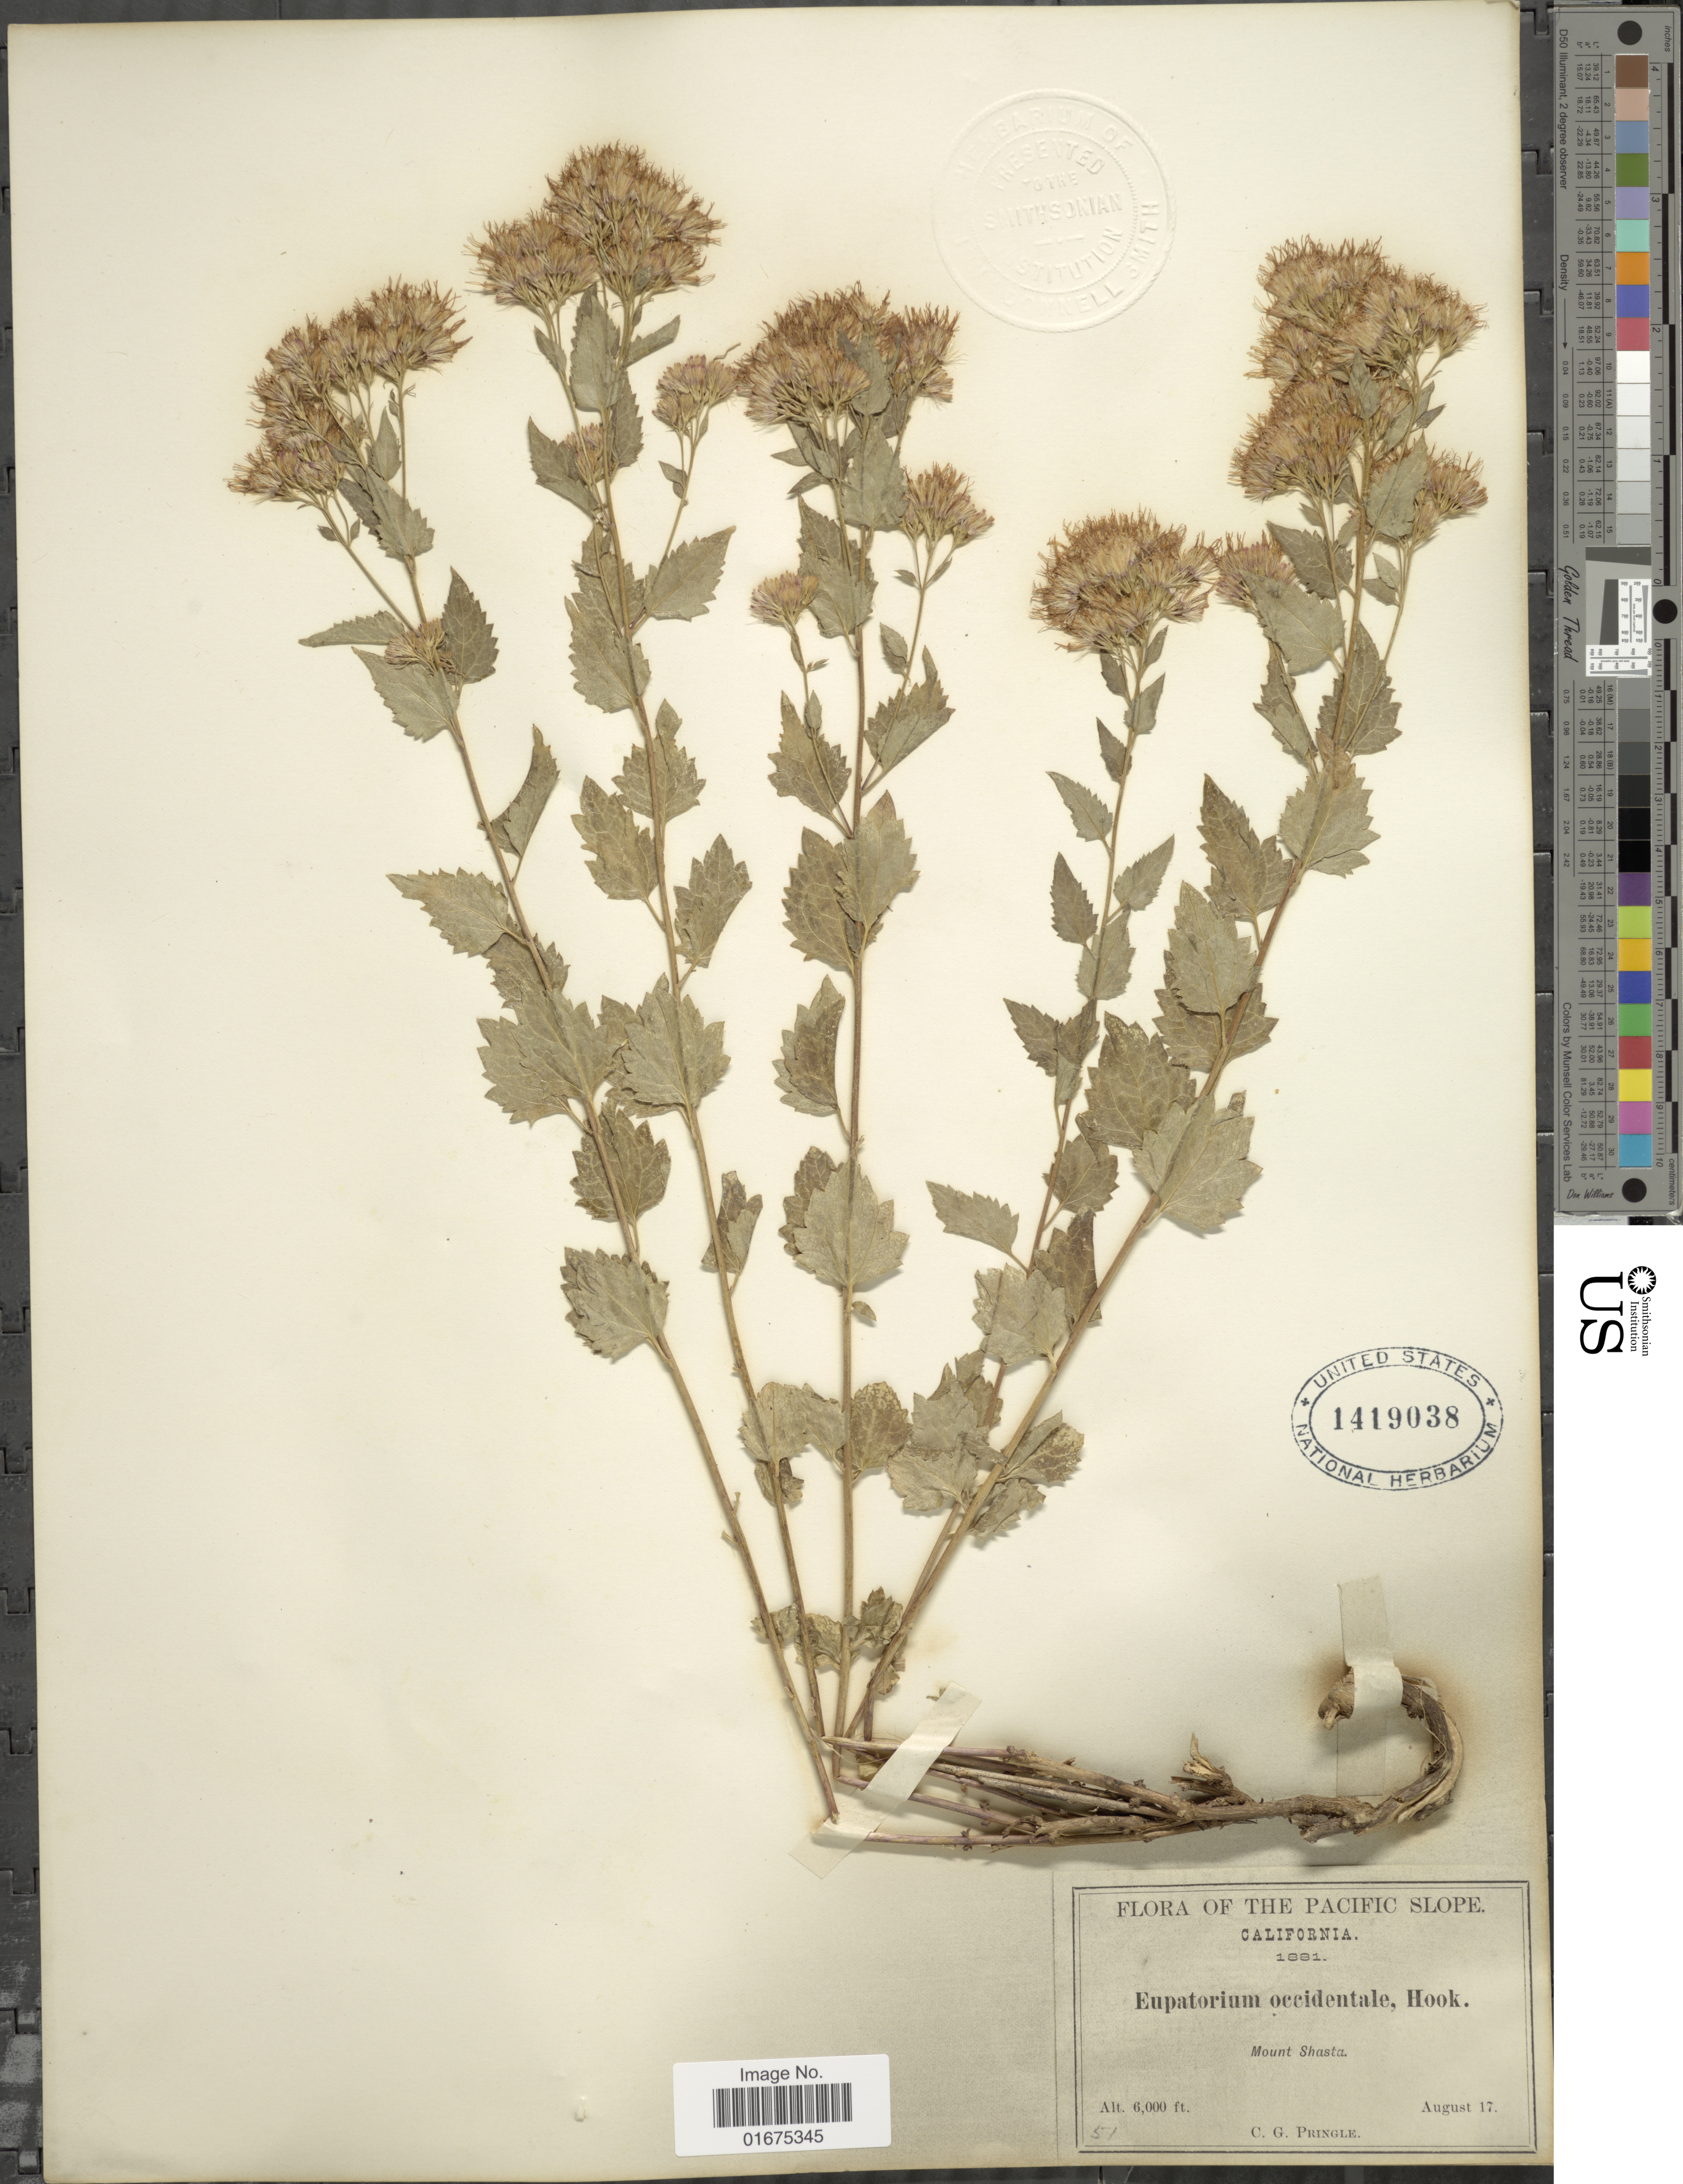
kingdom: Plantae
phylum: Tracheophyta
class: Magnoliopsida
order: Asterales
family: Asteraceae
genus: Ageratina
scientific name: Ageratina occidentalis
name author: (Hook.) R.M. King & H. Rob.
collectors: C. G. Pringle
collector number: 51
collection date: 1881-08-17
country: United States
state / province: California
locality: Mount Shasta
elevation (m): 1829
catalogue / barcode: US 1419038